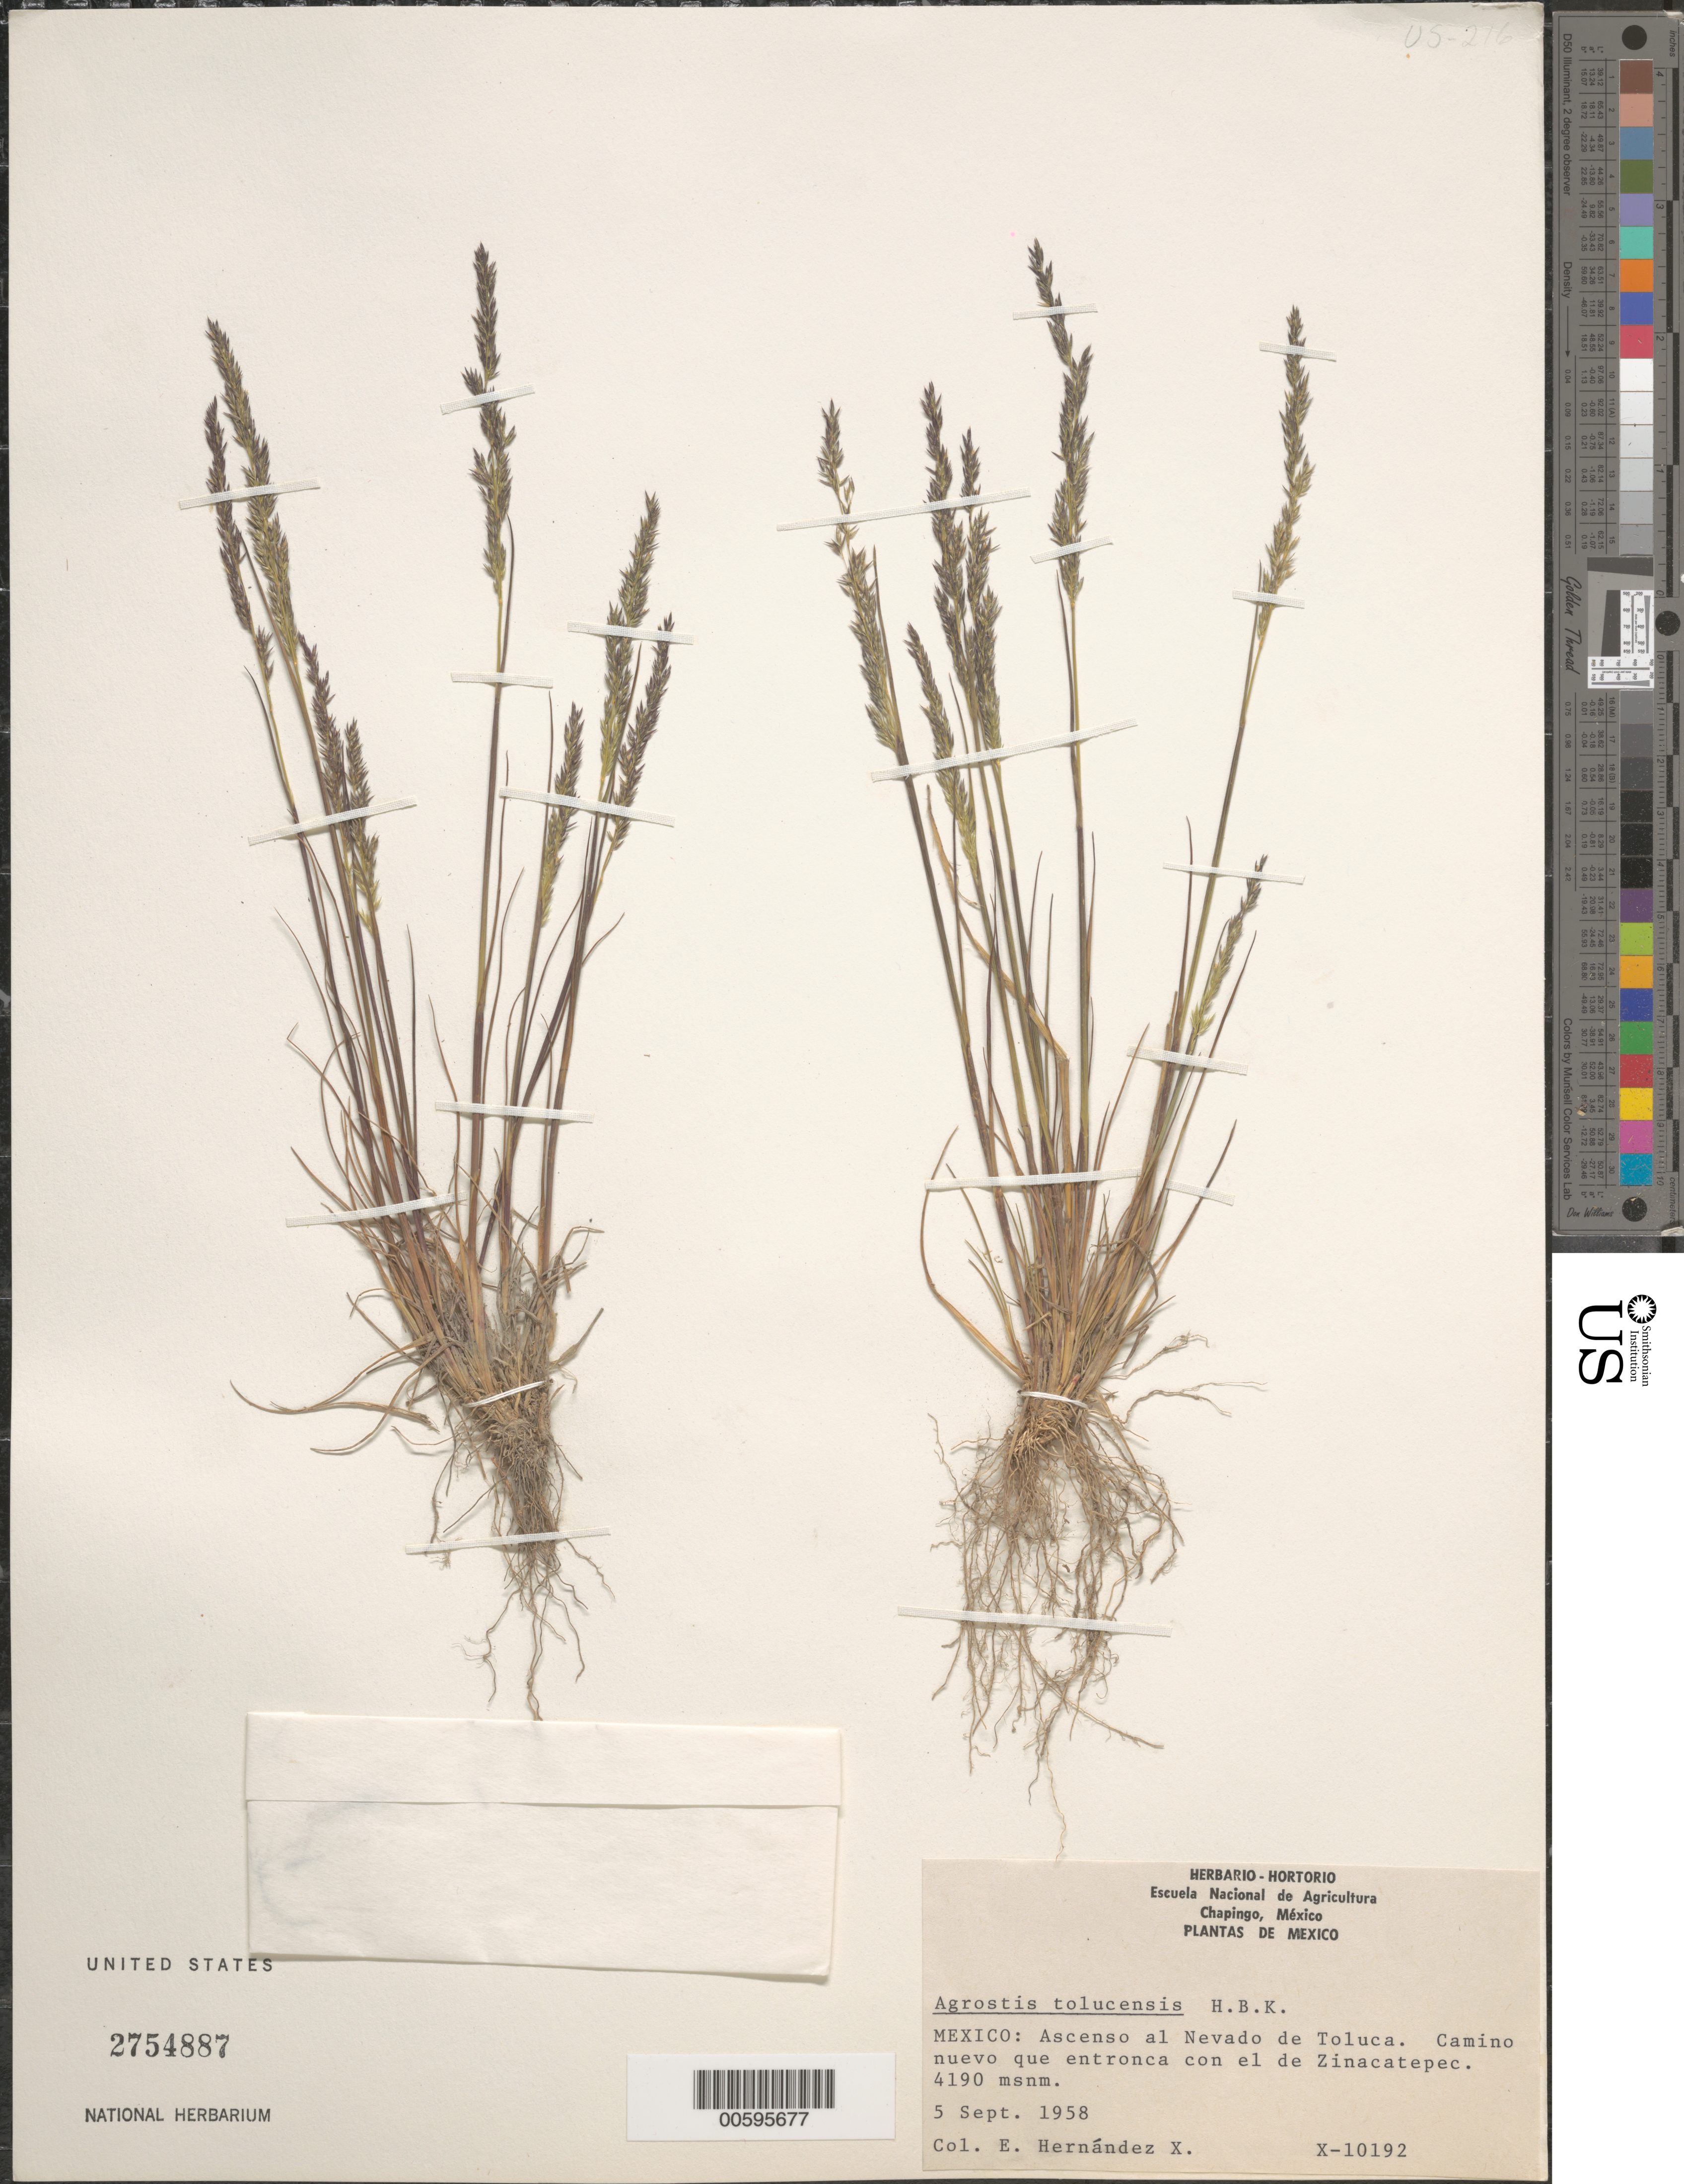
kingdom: Plantae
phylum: Tracheophyta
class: Liliopsida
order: Poales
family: Poaceae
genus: Agrostis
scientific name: Agrostis tolucensis Kunth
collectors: E. I. Hernández-X.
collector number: X-10192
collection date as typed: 5 Sep 1958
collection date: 1958-09-05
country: Mexico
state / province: México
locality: Ascenso al Nevado de Toluca. Camino nuevo que entronca con el de Zinacatepec.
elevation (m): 4190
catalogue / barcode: US 2754887